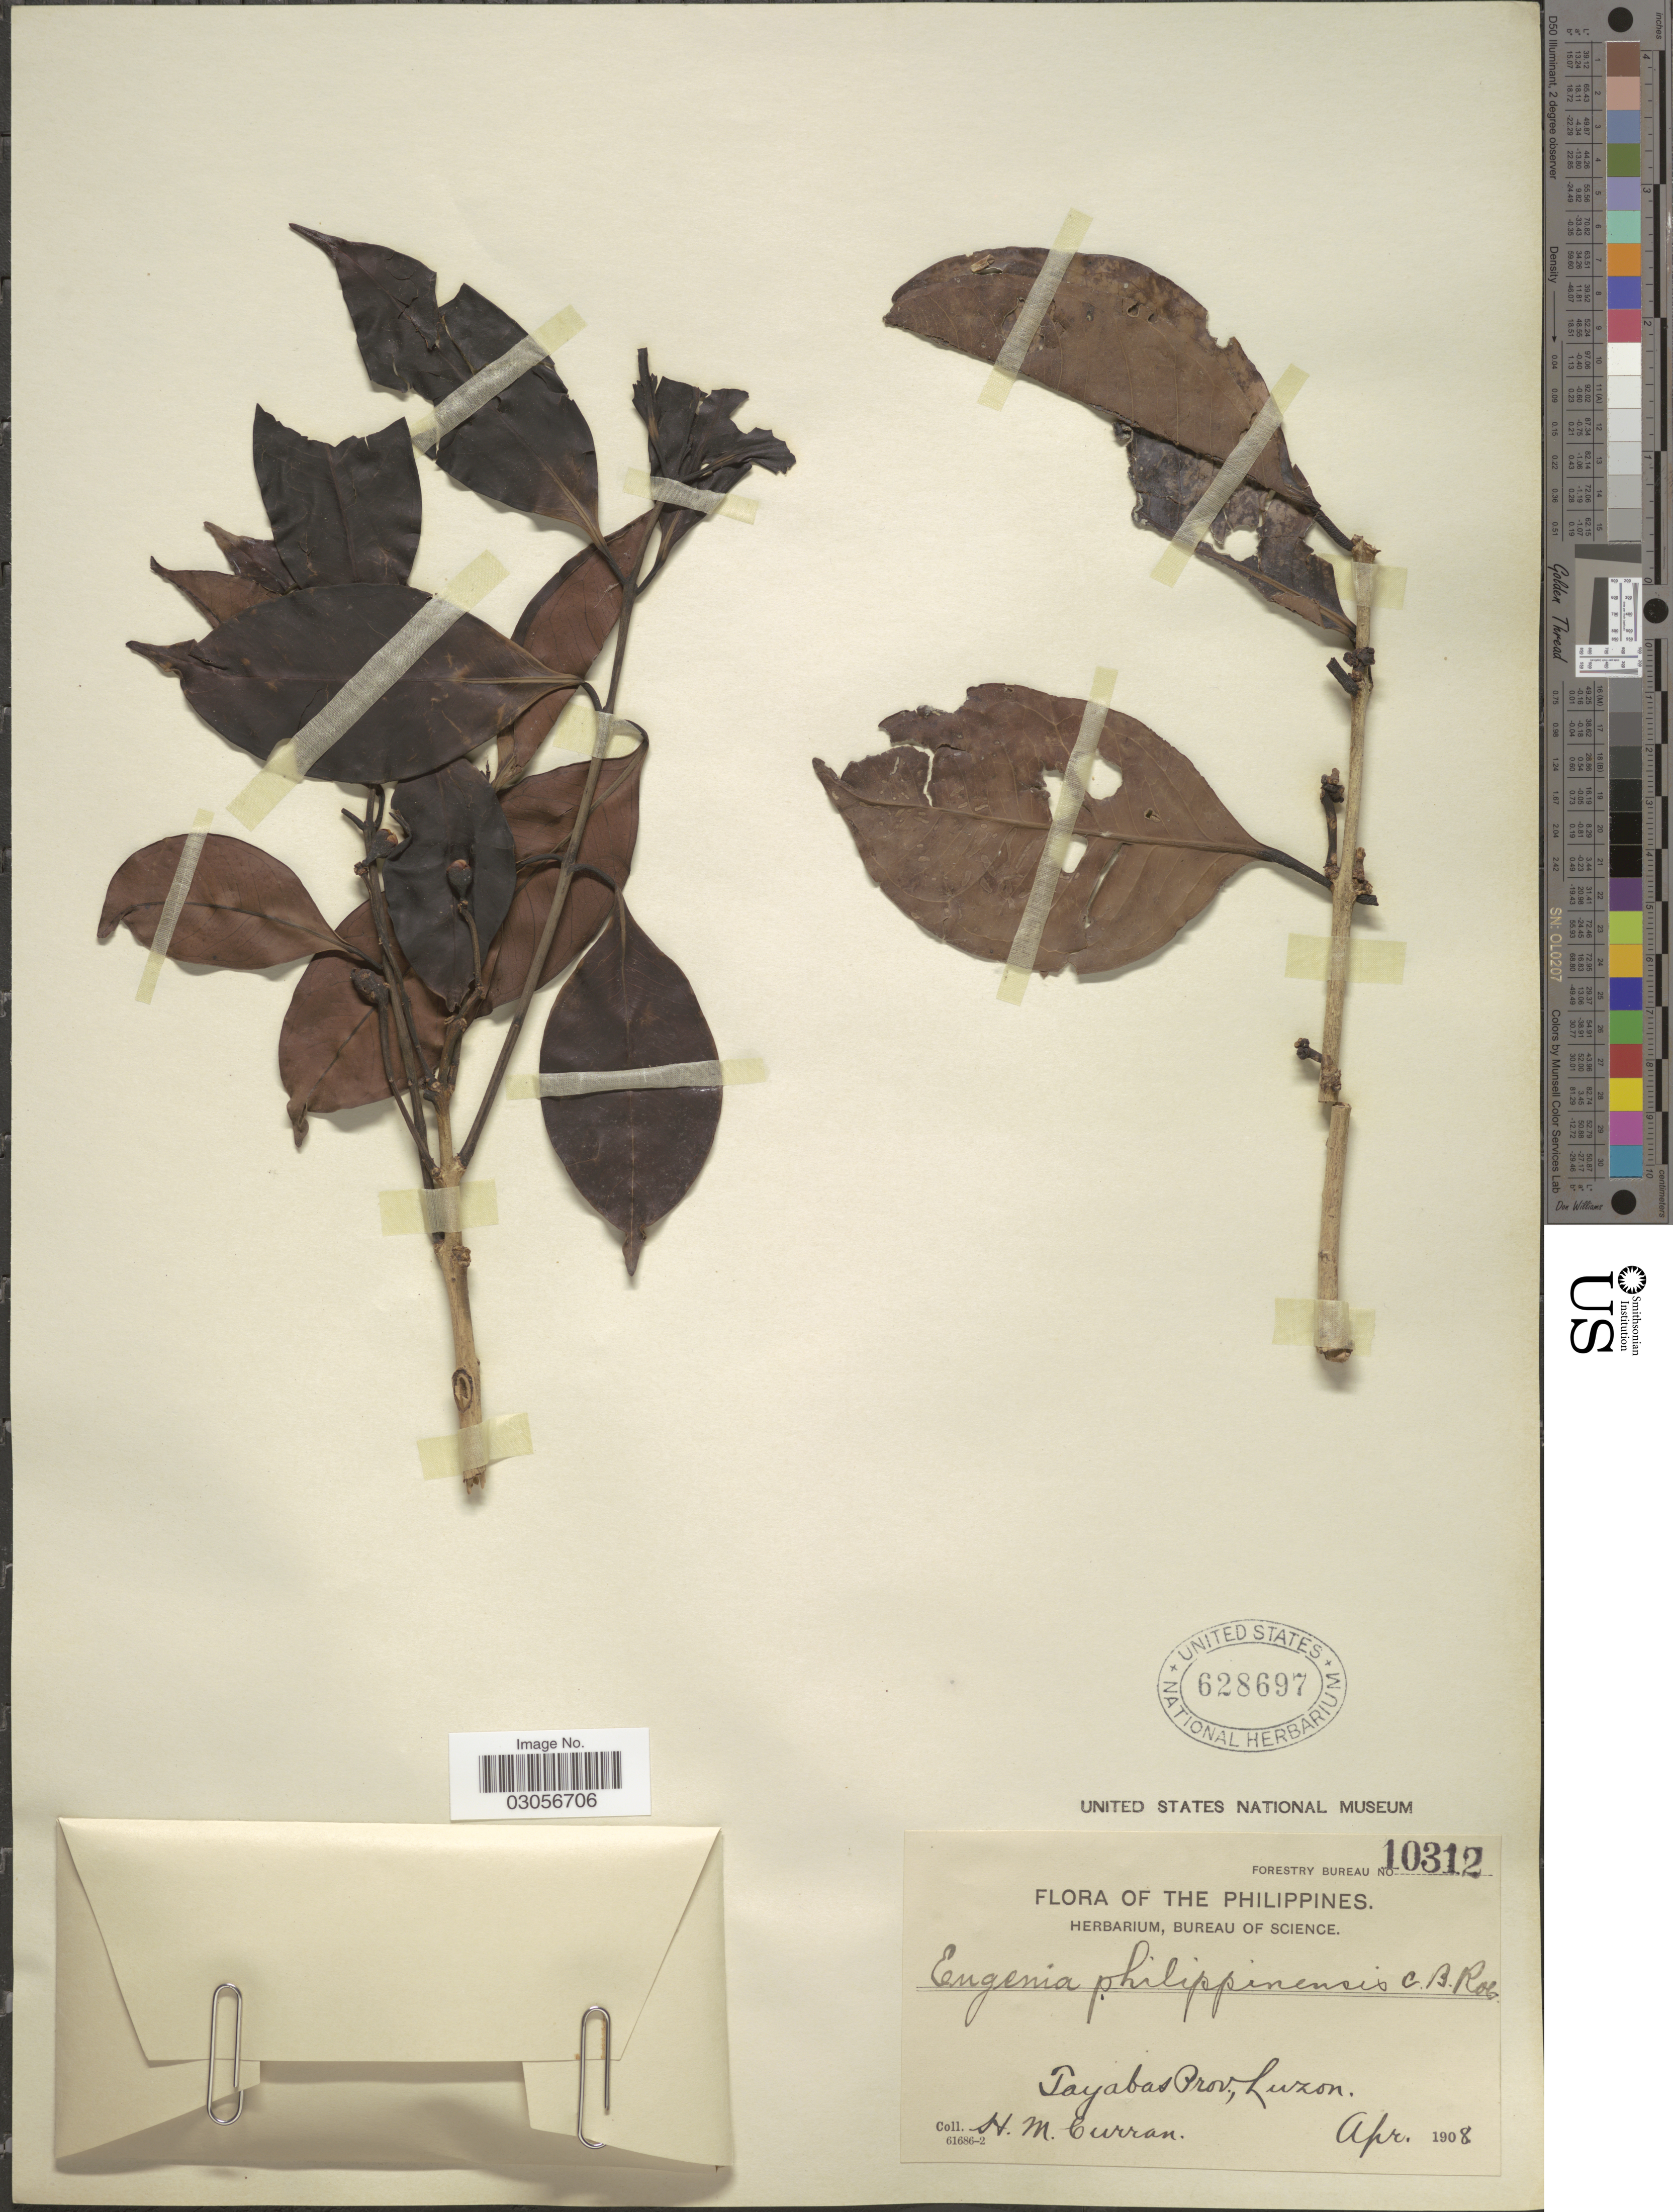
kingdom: Plantae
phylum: Tracheophyta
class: Magnoliopsida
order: Myrtales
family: Myrtaceae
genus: Syzygium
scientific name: Syzygium philippinense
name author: (C.B. Rob.) Merr.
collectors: H. M. Curran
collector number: Forestry Bureau 10312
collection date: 1908-04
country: Philippines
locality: Tayabas Prov., Luzon.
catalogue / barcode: US 628697